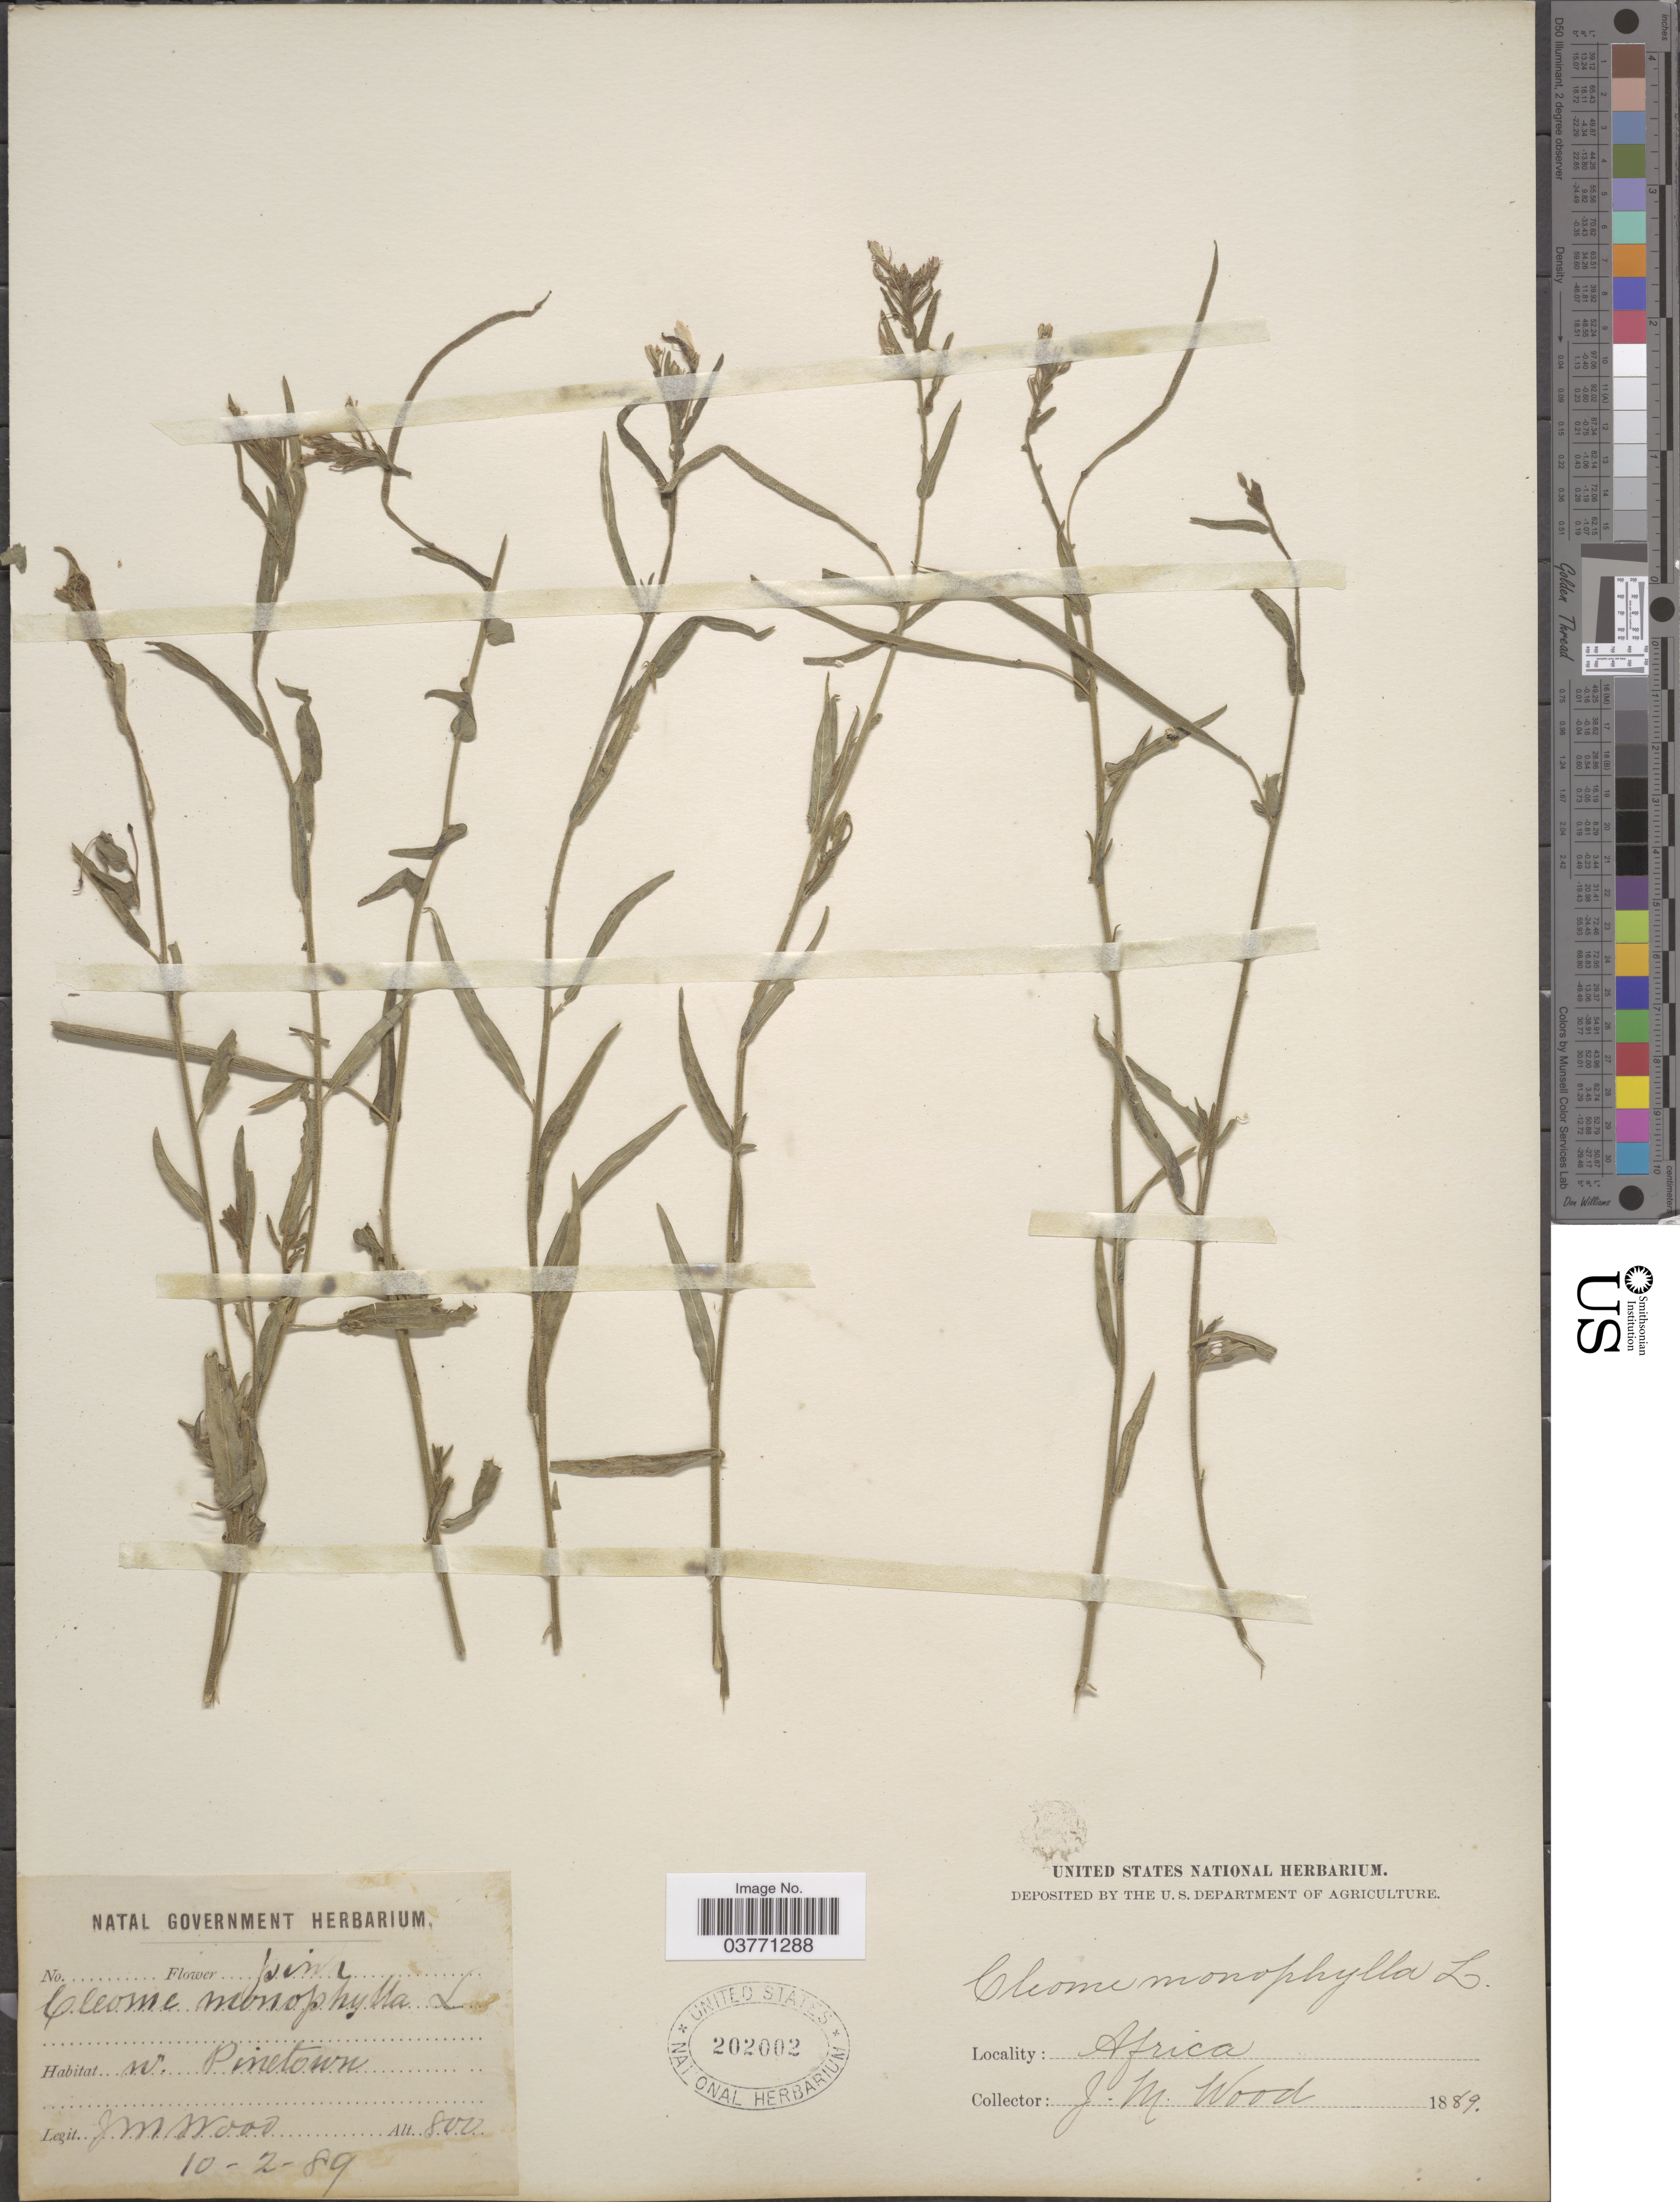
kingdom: Plantae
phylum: Tracheophyta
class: Magnoliopsida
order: Brassicales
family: Cleomaceae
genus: Sieruela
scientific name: Sieruela monophylla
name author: (L.) Roalson & J.C. Hall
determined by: Strong, M. T., (US), Smithsonian Institution - National Museum of Natural History (UNITED STATES)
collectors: J. M. Wood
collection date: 1889-02-10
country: South Africa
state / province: KwaZulu-Natal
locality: W. Pinetown.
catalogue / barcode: US 202002